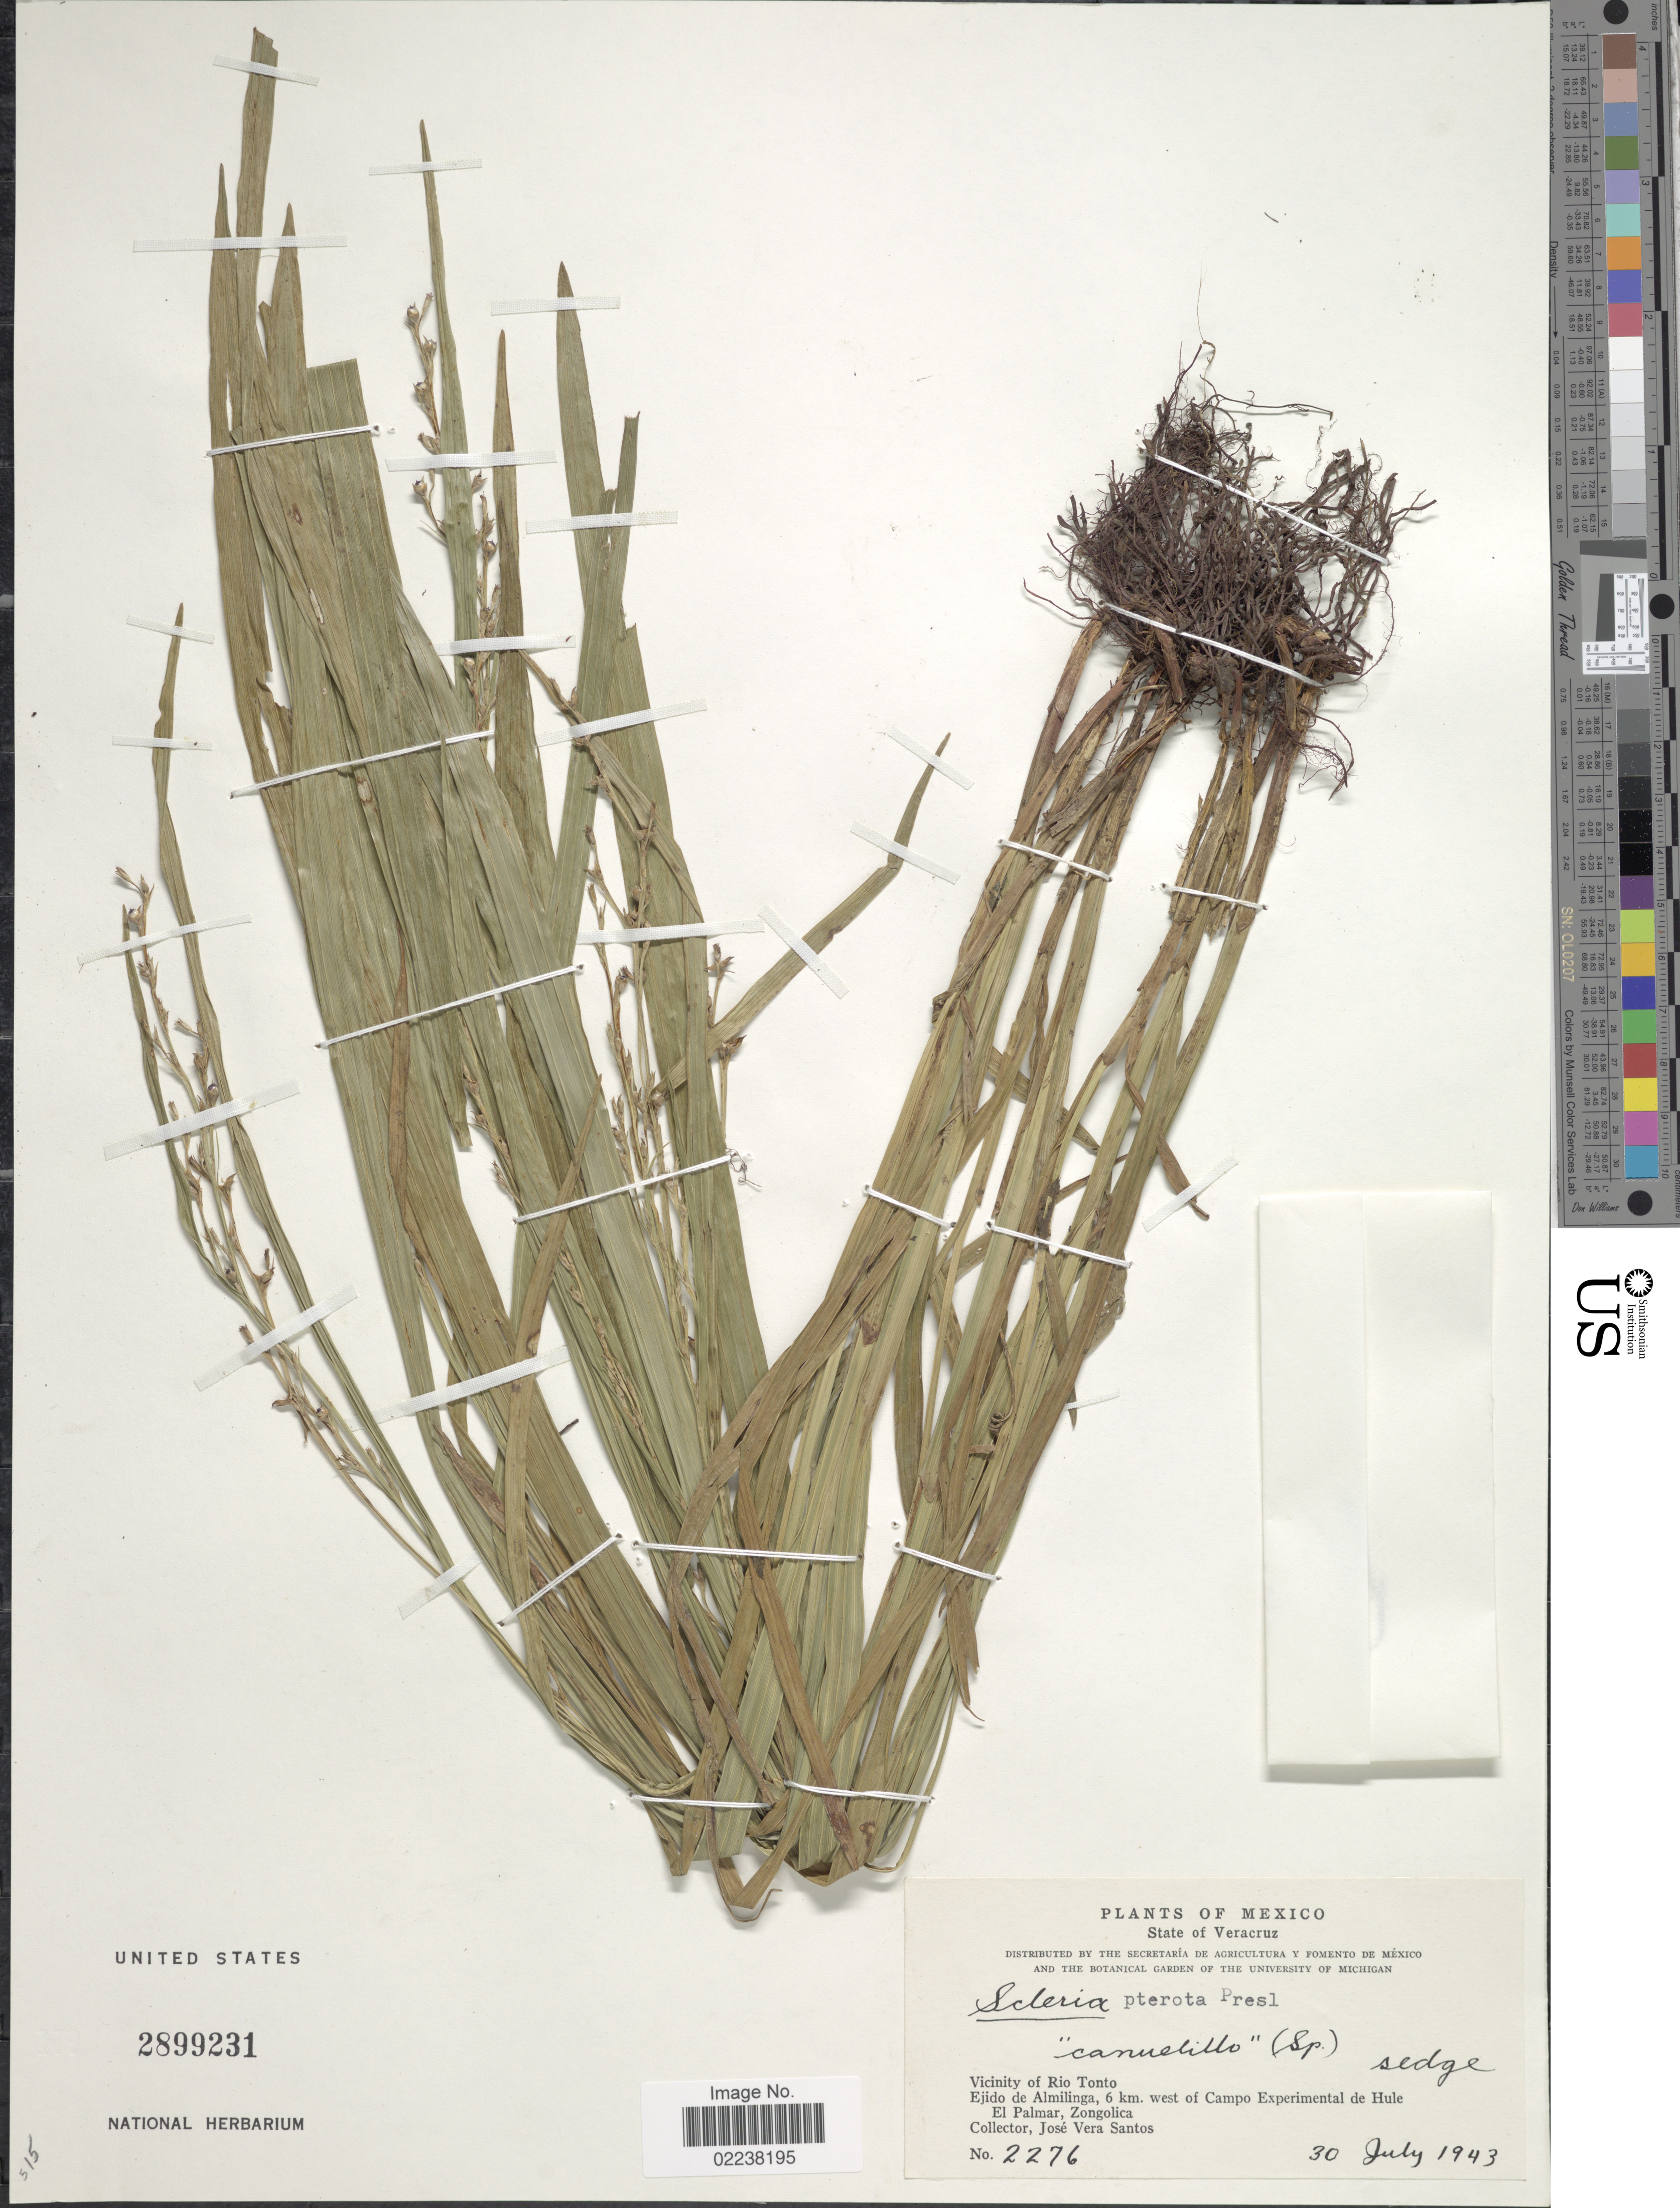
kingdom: Plantae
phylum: Tracheophyta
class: Liliopsida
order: Poales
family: Cyperaceae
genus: Scleria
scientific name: Scleria gaertneri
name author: Raddi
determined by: Strong, Mark T., (BOT), Smithsonian Institution - National Museum of Natural History (UNITED STATES)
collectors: J. V. Santos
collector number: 2276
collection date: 1943-07-30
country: Mexico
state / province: Veracruz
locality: Vicinity of Rio Tonto, Ejido de Almilinga, 6 km. west of Campo Experimental de Hule, El Palmar, Zongolica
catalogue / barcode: US 2899231